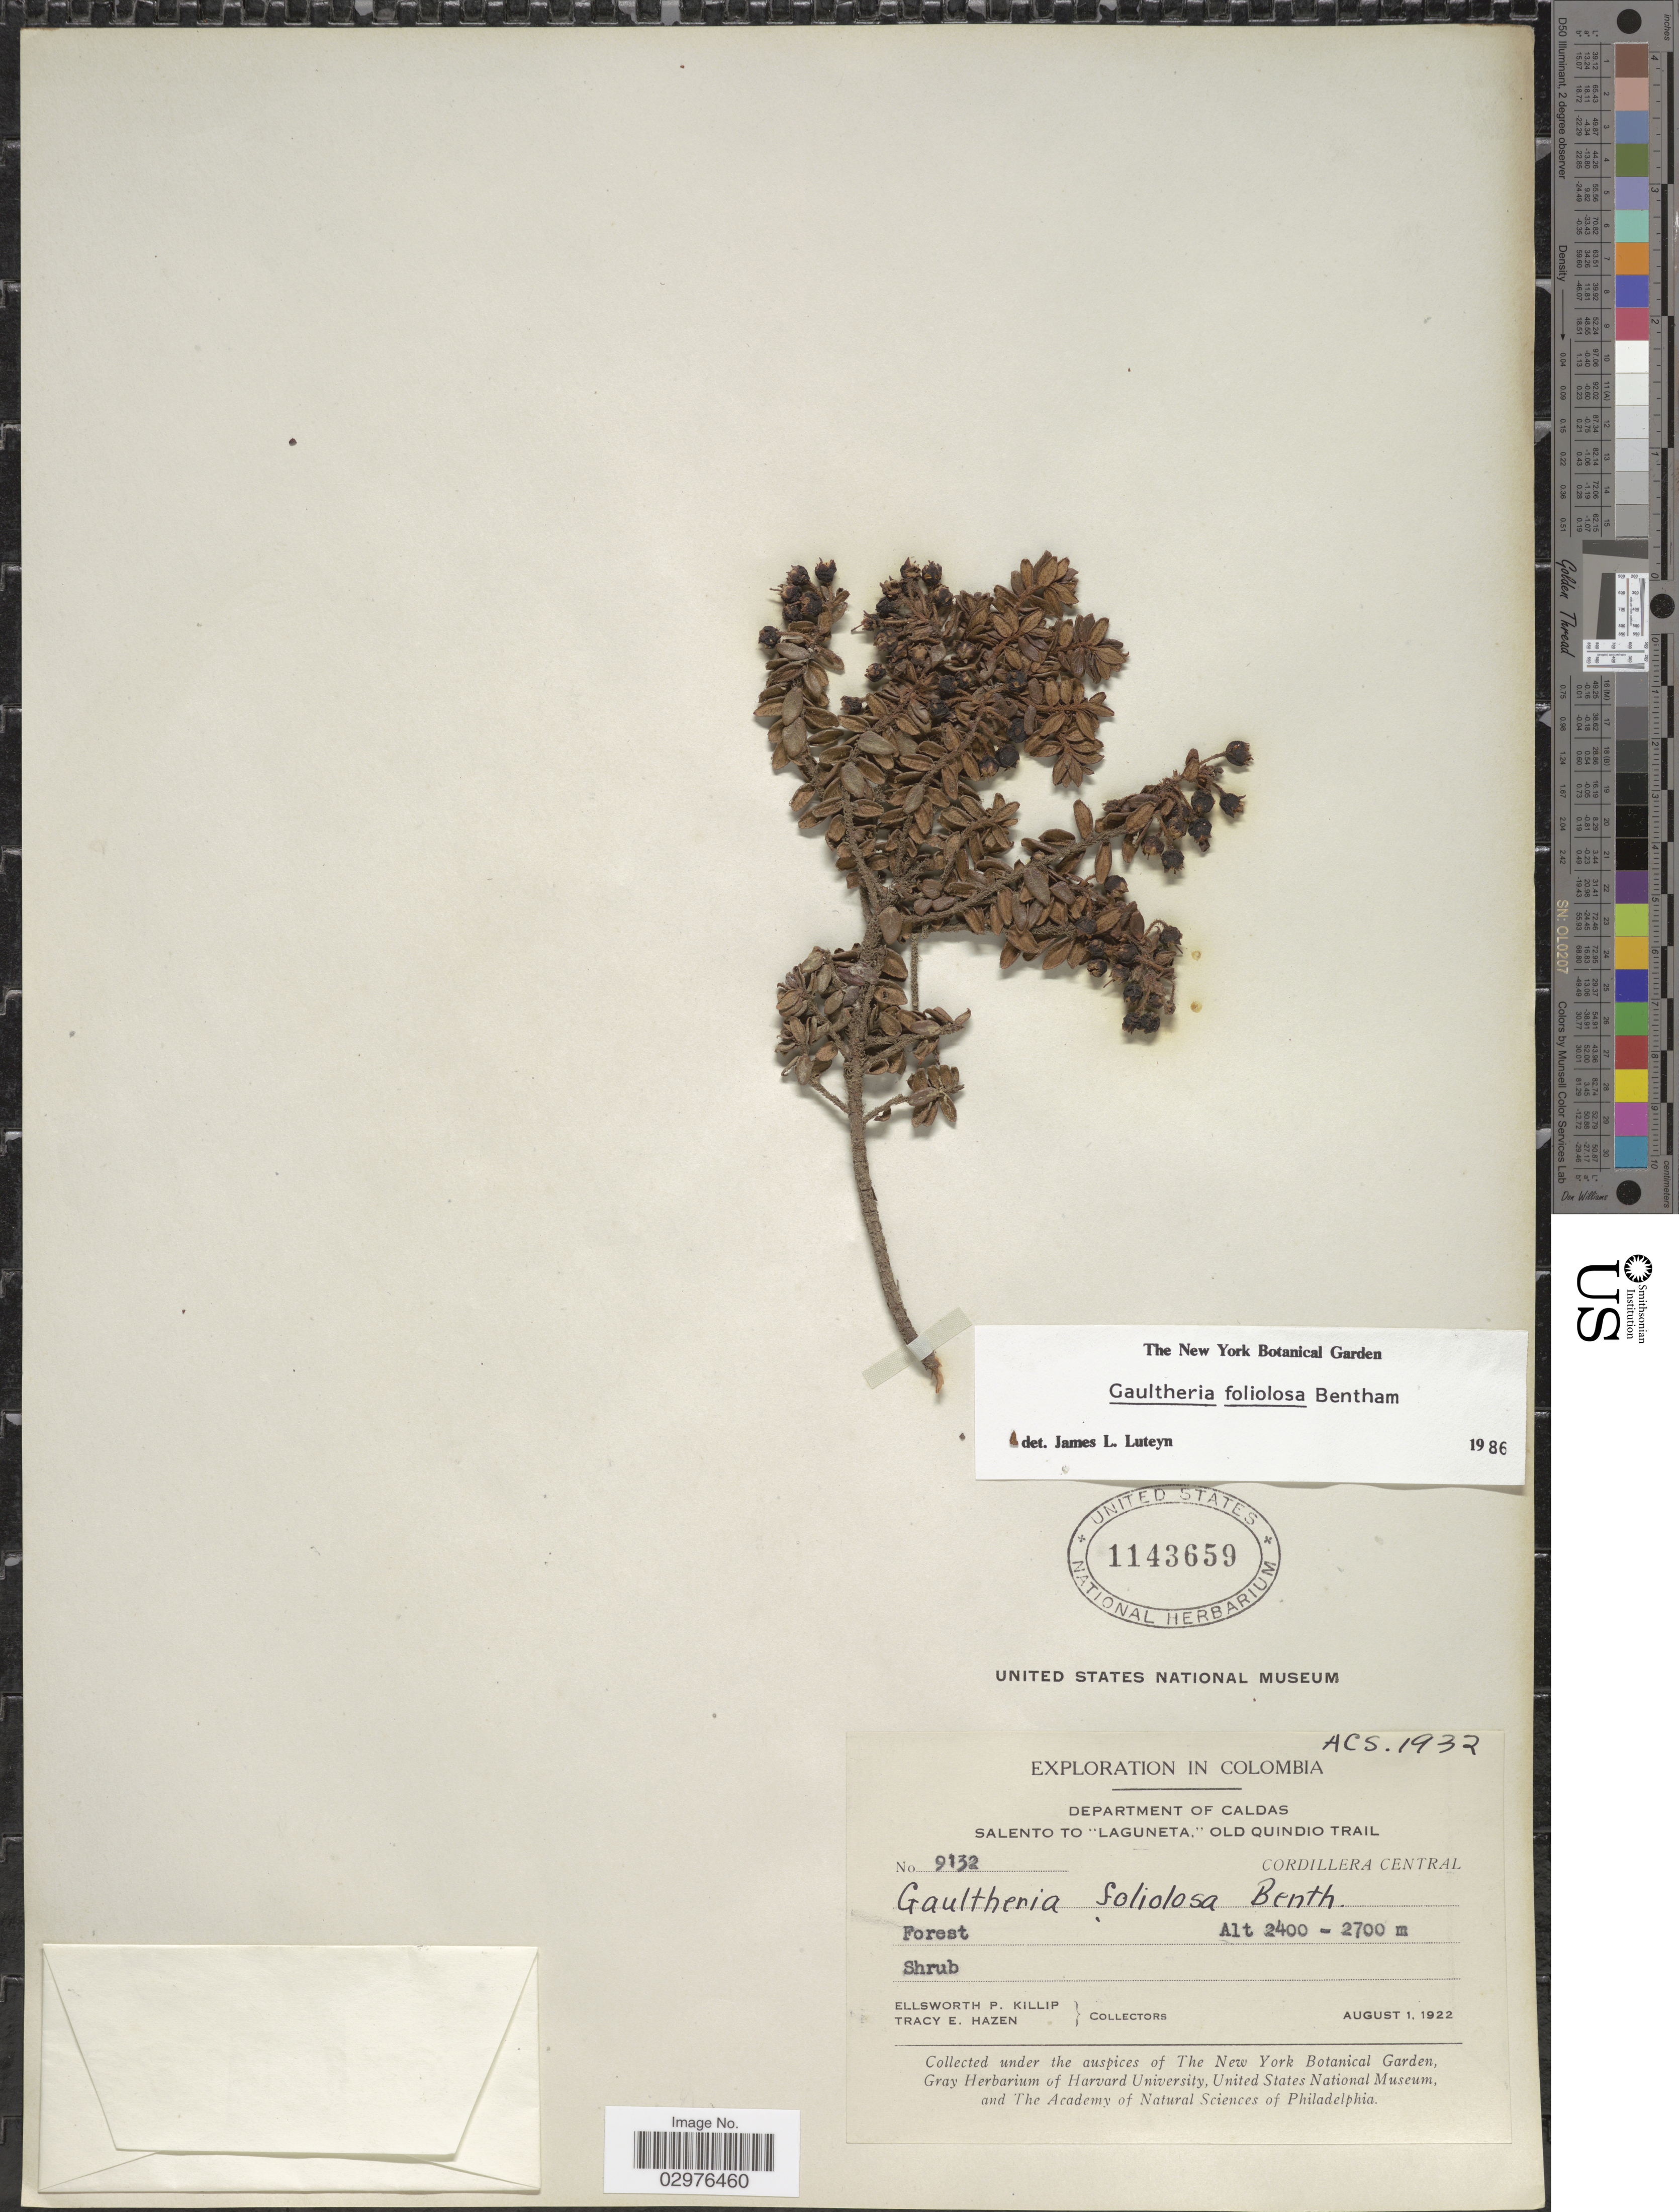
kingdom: Plantae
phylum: Tracheophyta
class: Magnoliopsida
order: Ericales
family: Ericaceae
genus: Gaultheria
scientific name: Gaultheria foliolosa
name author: Benth.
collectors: E. P. Killip & T. E. Hazen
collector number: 9132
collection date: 1922-08-01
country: Colombia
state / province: Caldas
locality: Department of Caldas. Salento to "Laguneta," Old Quindio Trail. Cordillera Central.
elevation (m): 2400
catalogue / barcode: US 1143659